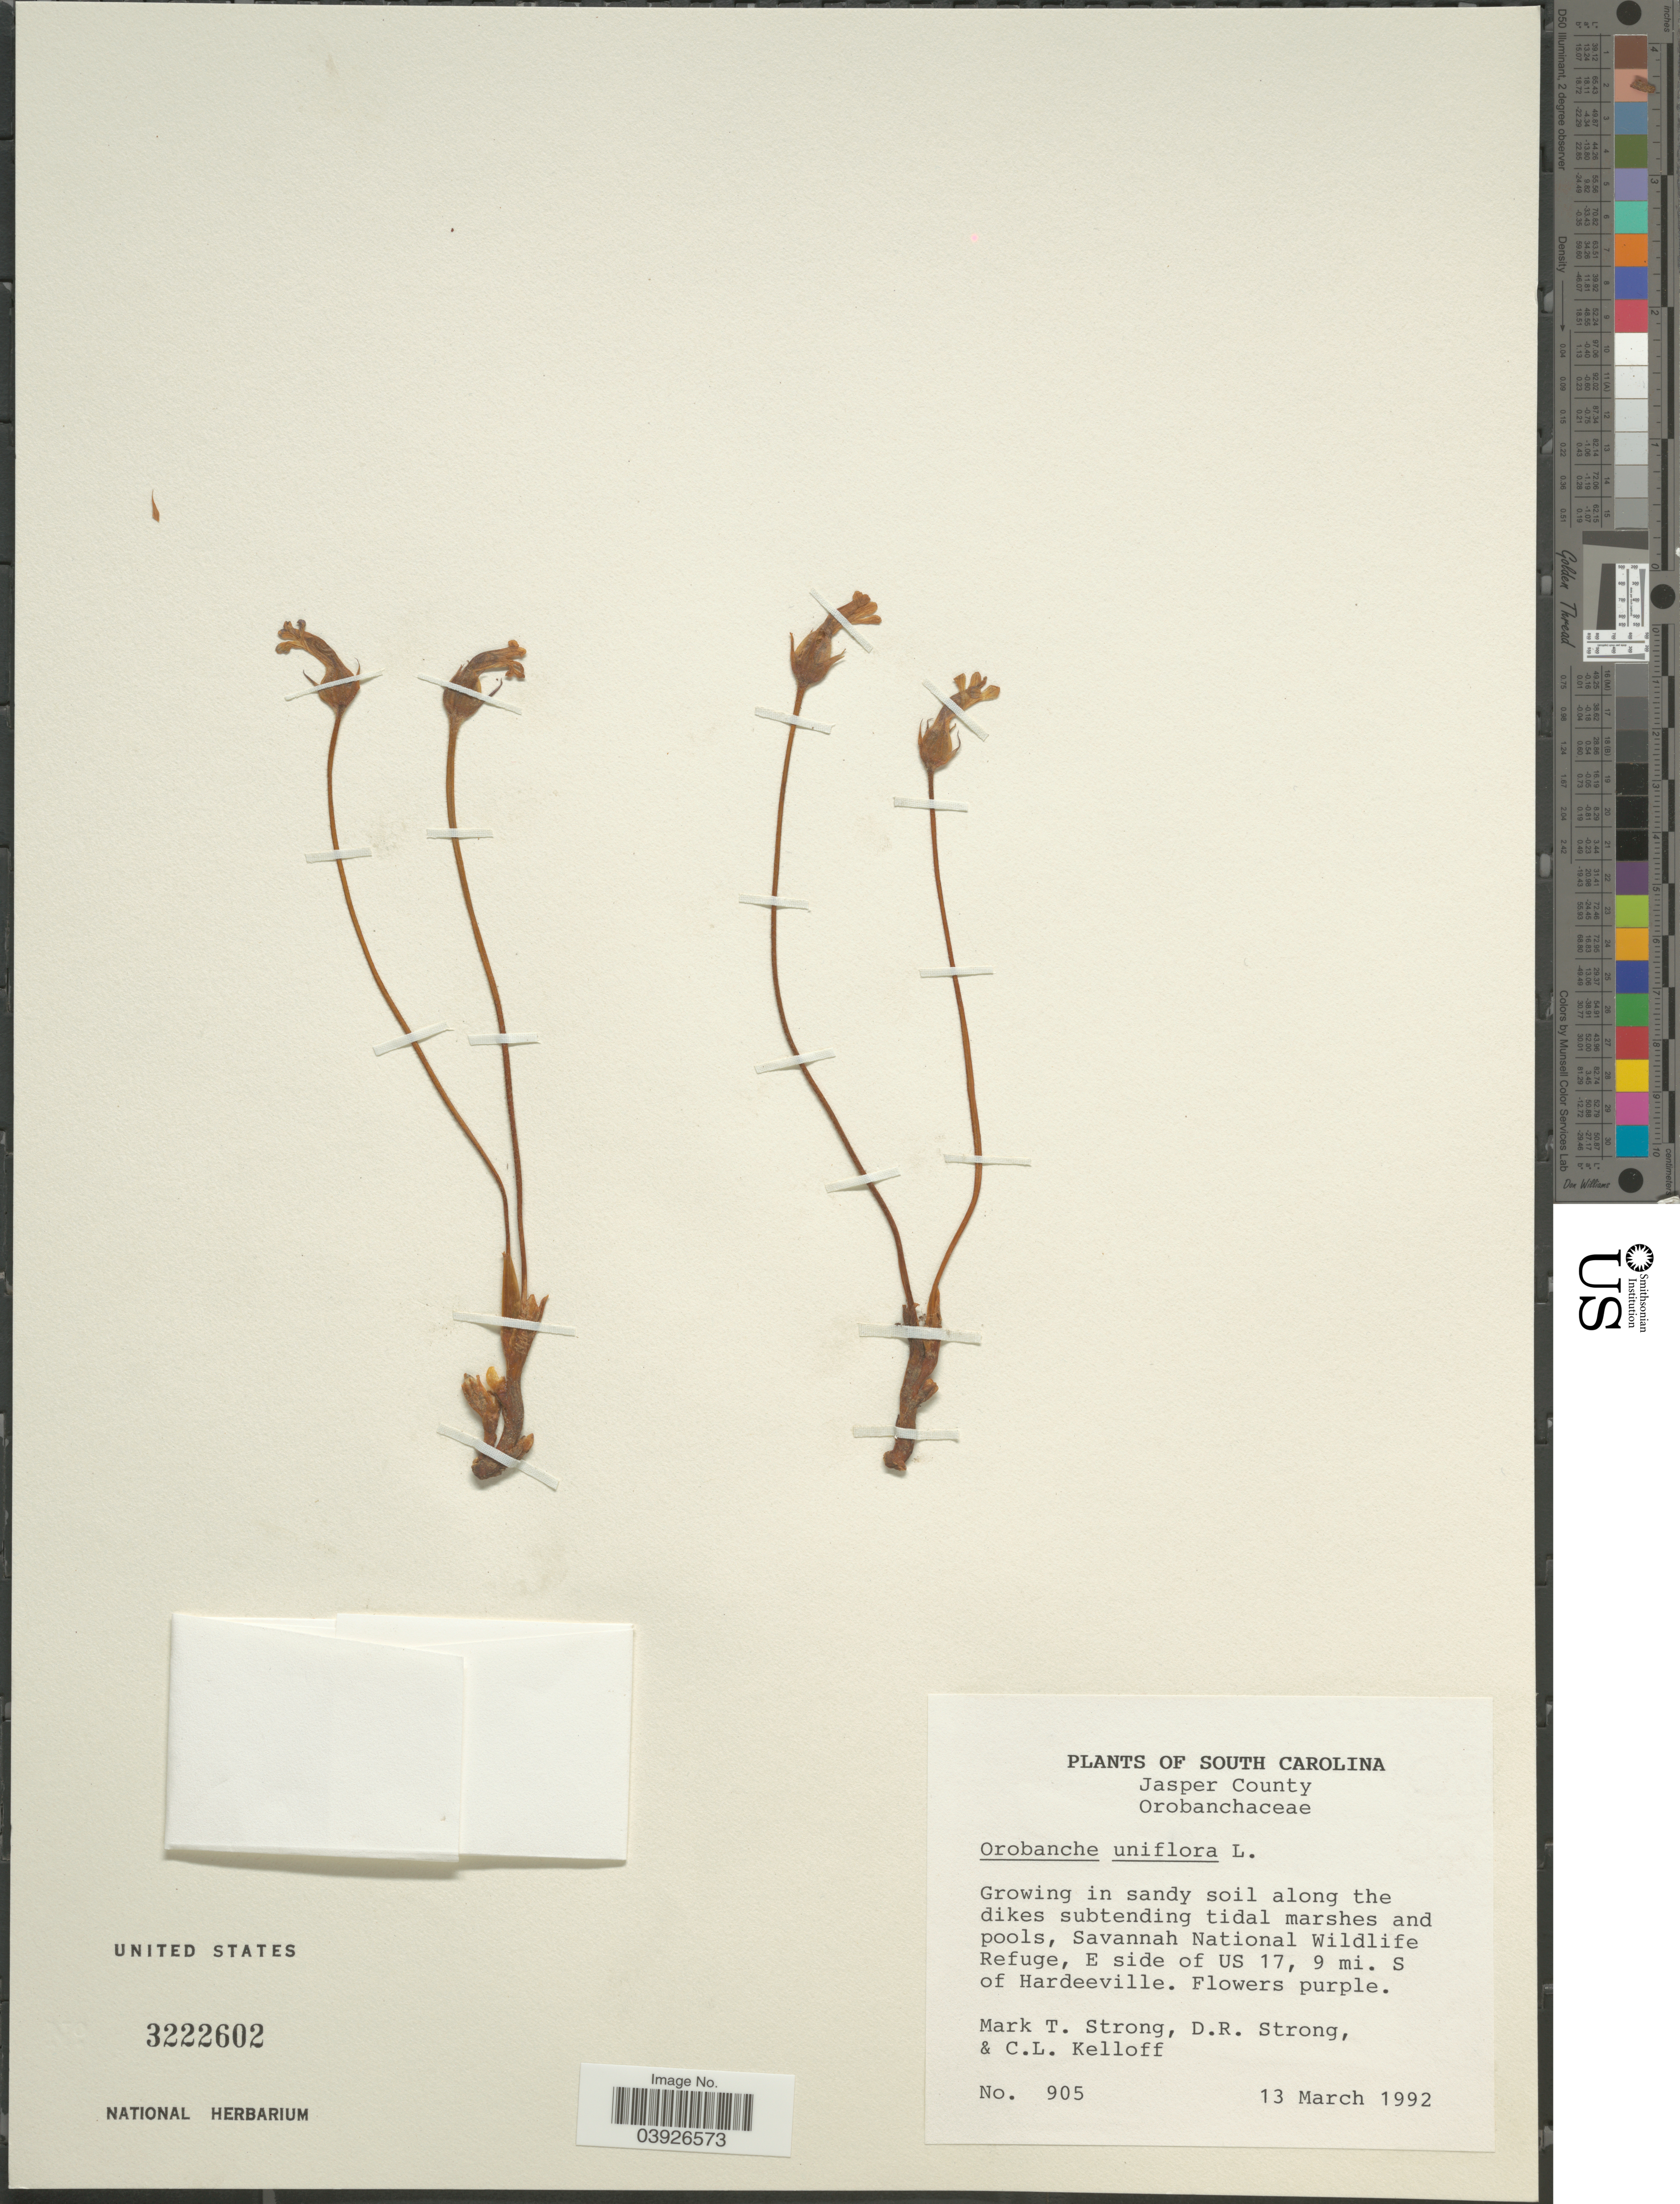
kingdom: Plantae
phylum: Tracheophyta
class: Magnoliopsida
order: Lamiales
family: Orobanchaceae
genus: Orobanche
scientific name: Orobanche uniflora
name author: L.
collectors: M. T. Strong, D. R. Strong & C. L. Kelloff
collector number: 905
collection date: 1992-03-13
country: United States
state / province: South Carolina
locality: Jasper County. Savannah National Wildlife Refuge, E side of US 17, 9 mi. S of Hardeeville.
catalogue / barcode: US 3222602